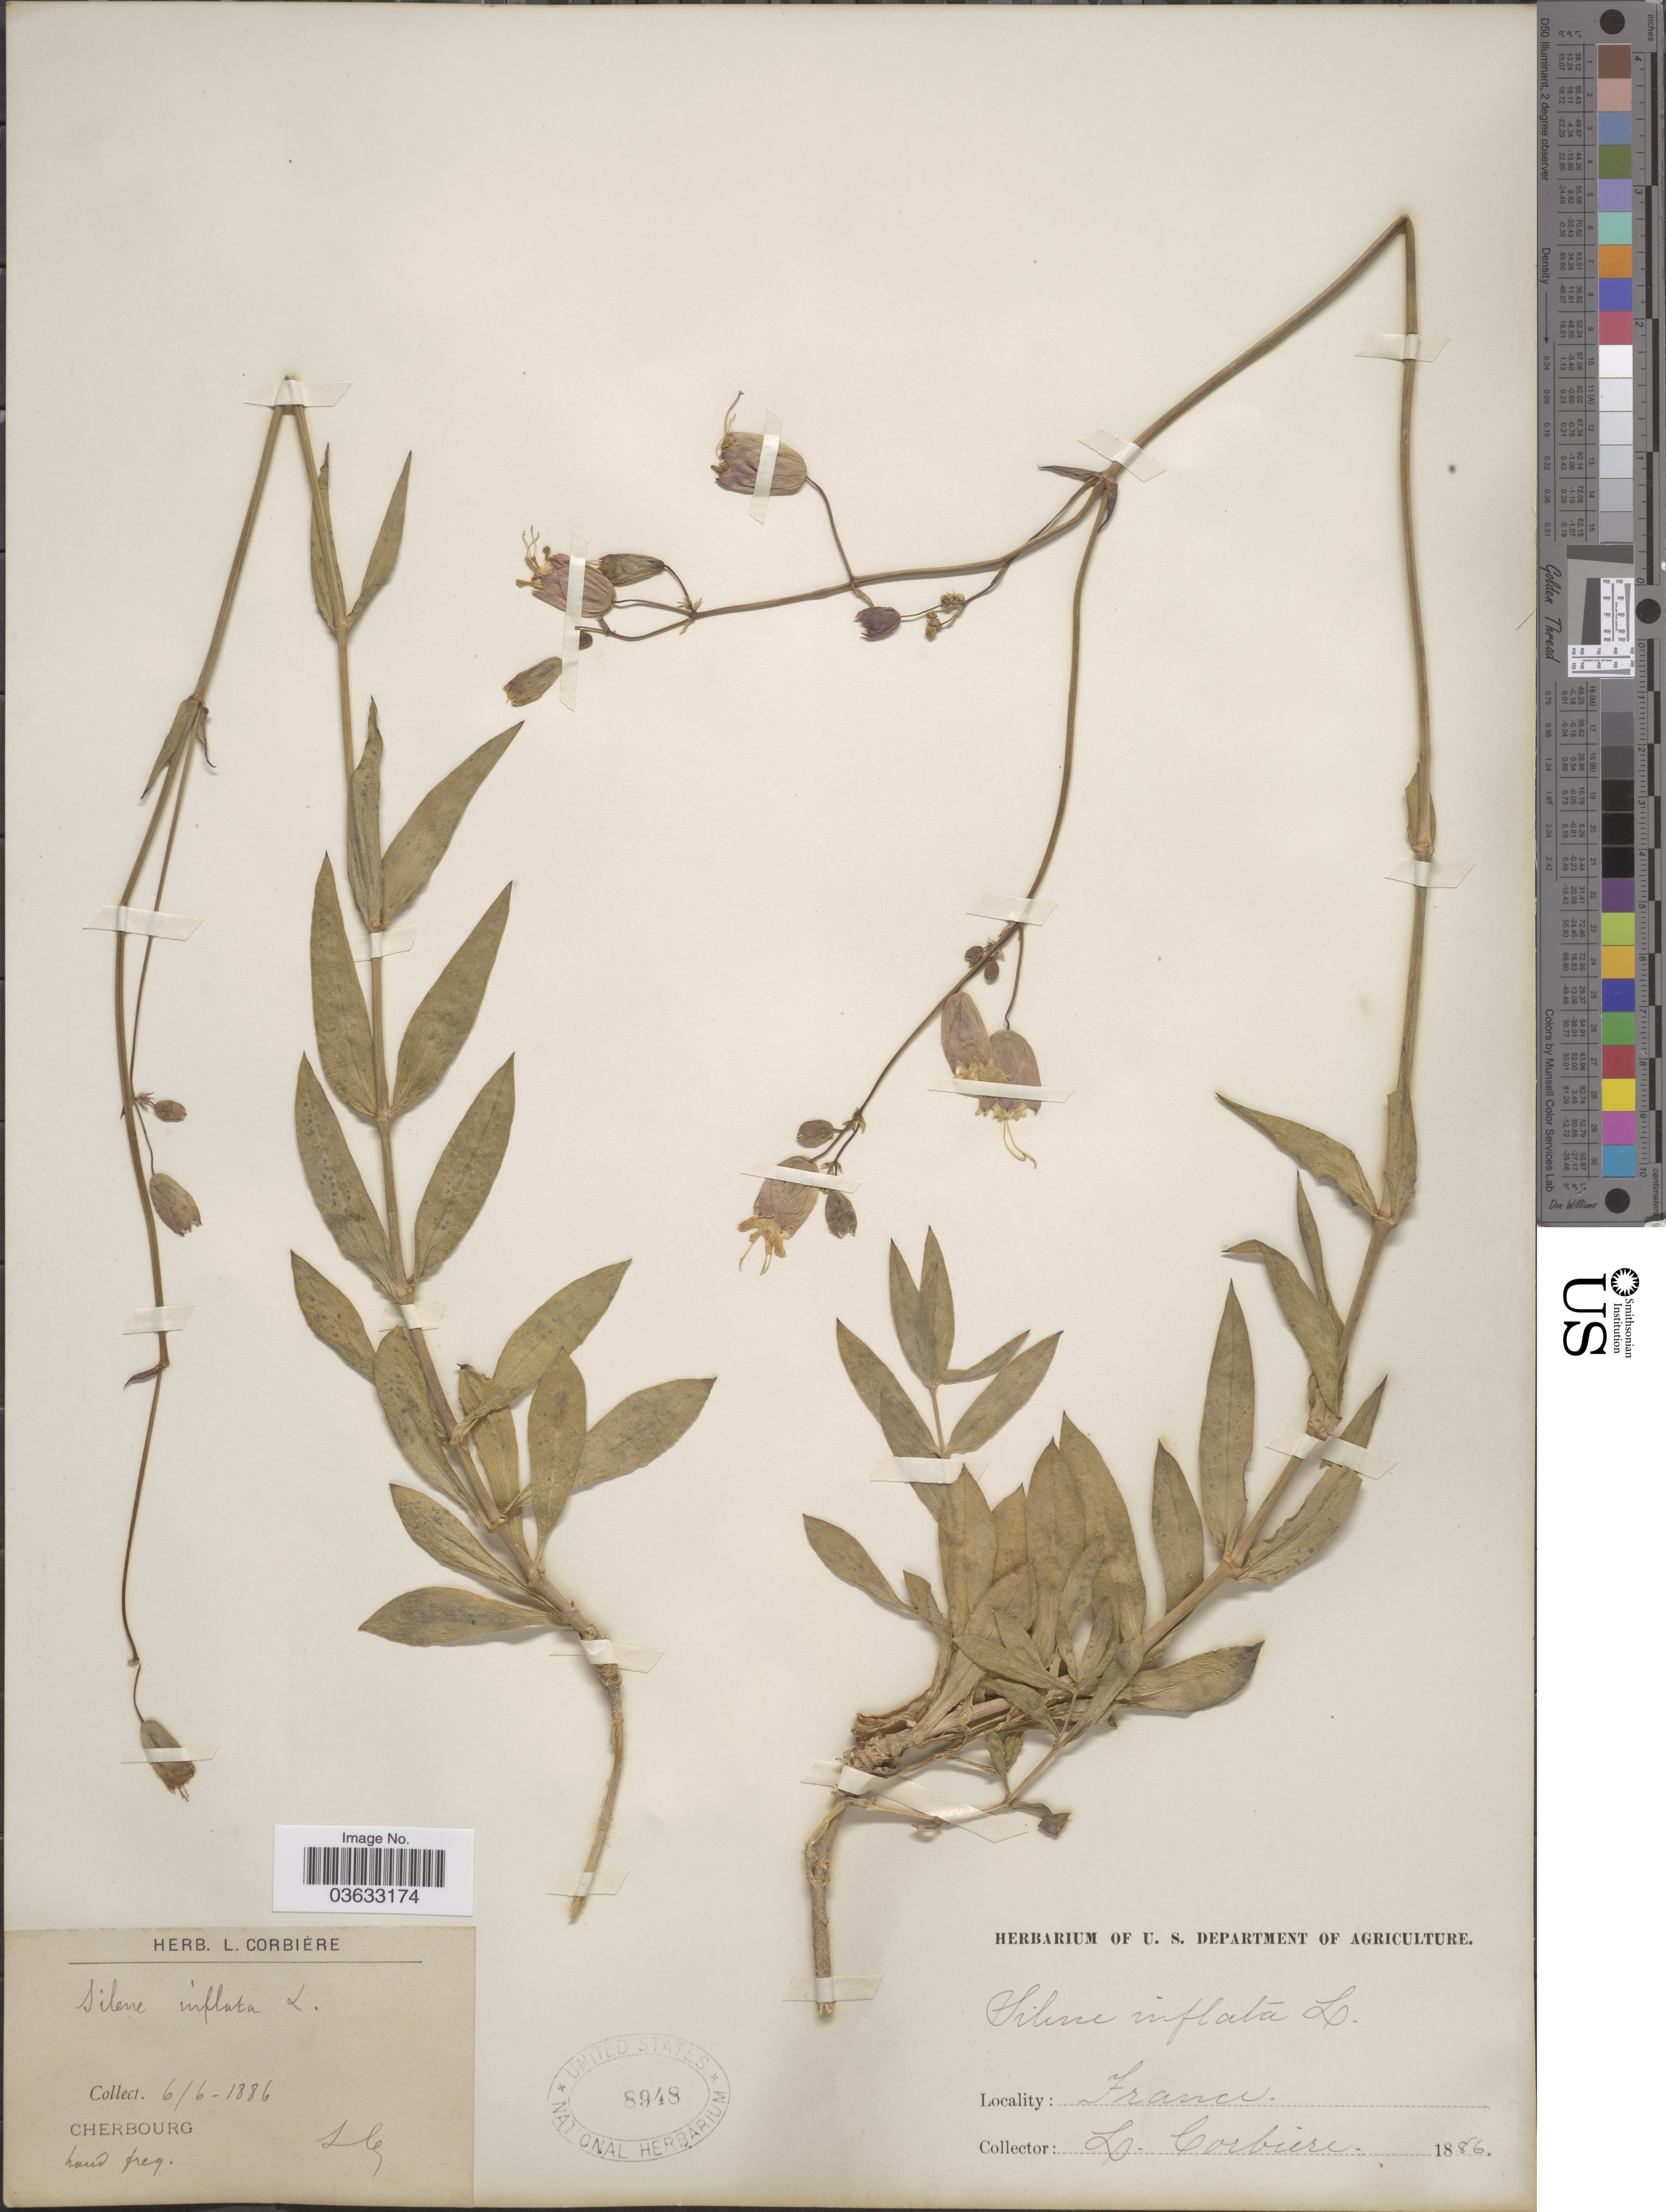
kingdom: Plantae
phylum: Tracheophyta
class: Magnoliopsida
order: Caryophyllales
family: Caryophyllaceae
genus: Silene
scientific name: Silene inflata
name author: Sm.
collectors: L. Corbière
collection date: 1886-06-06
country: France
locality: Cherbourg.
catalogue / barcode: US 8948